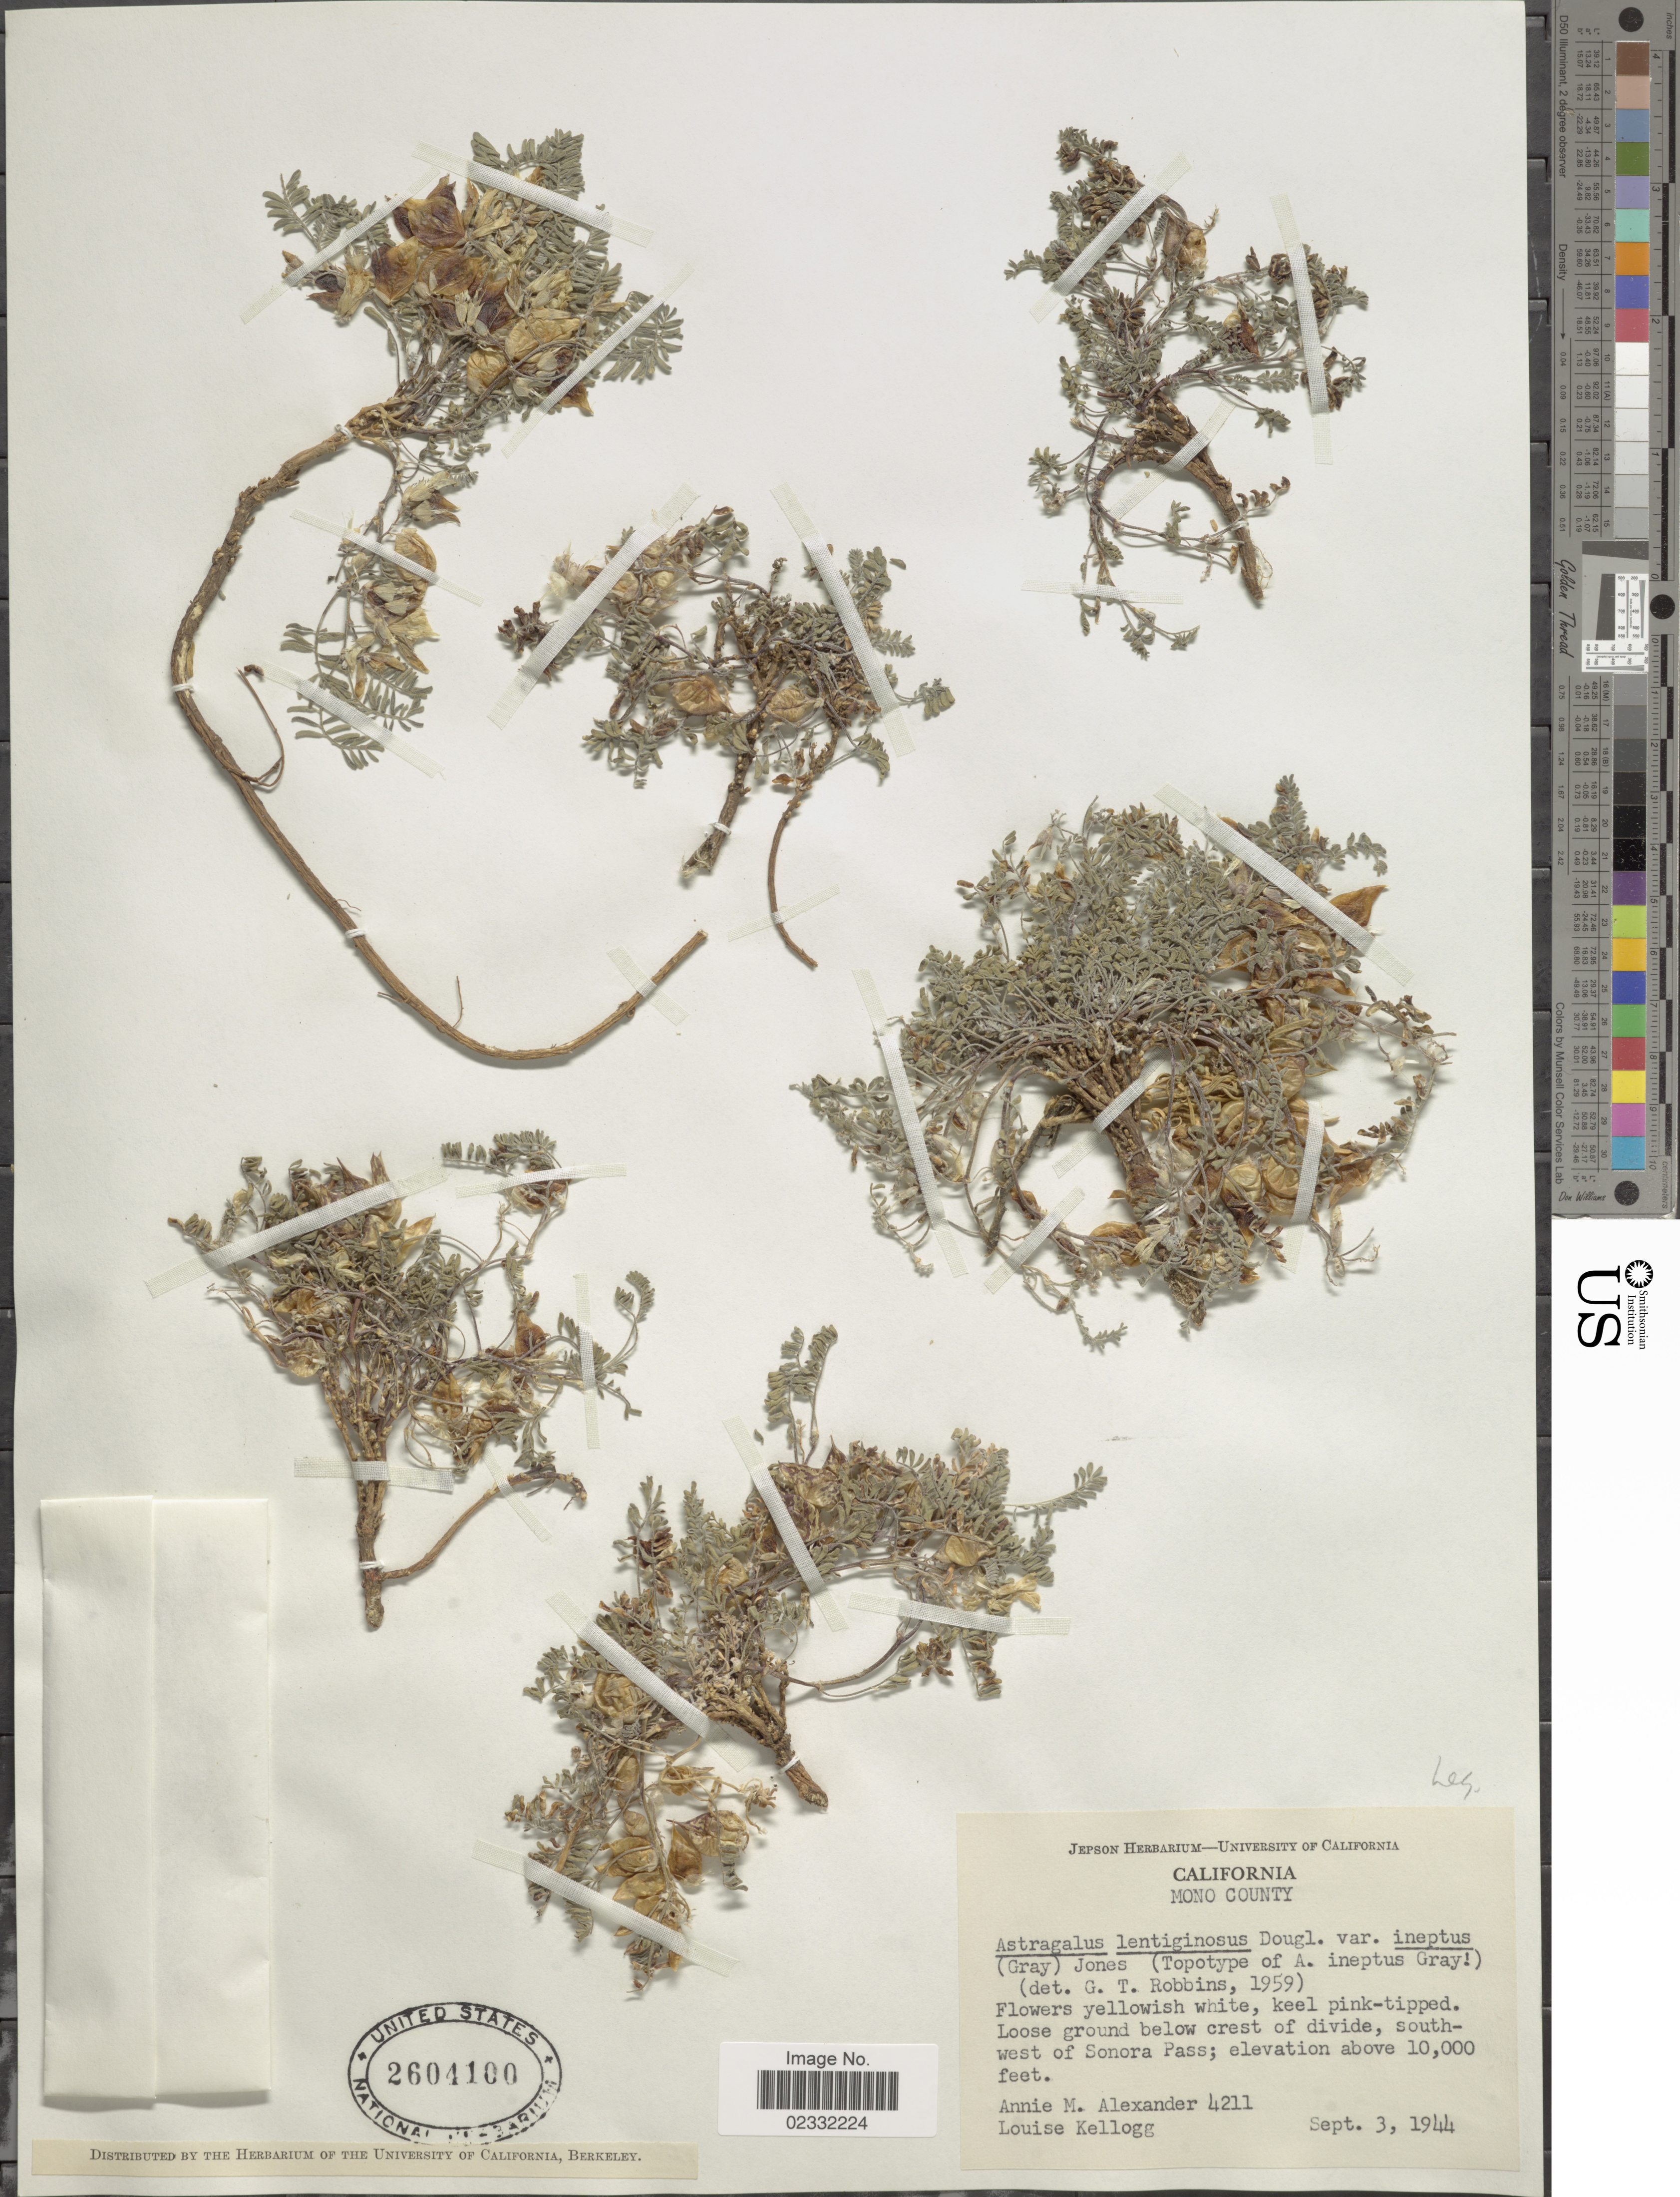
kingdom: Plantae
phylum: Tracheophyta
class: Magnoliopsida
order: Fabales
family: Fabaceae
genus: Astragalus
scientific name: Astragalus lentiginosus var. ineptus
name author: (A. Gray) M.E. Jones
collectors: A. M. Alexander & L. Kellogg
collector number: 4211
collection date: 1944-09-03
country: United States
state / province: California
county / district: Mono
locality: Mono County, Loose ground below crest of Divide, south-west of Sonora Pass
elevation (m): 3048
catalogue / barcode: US 2604100